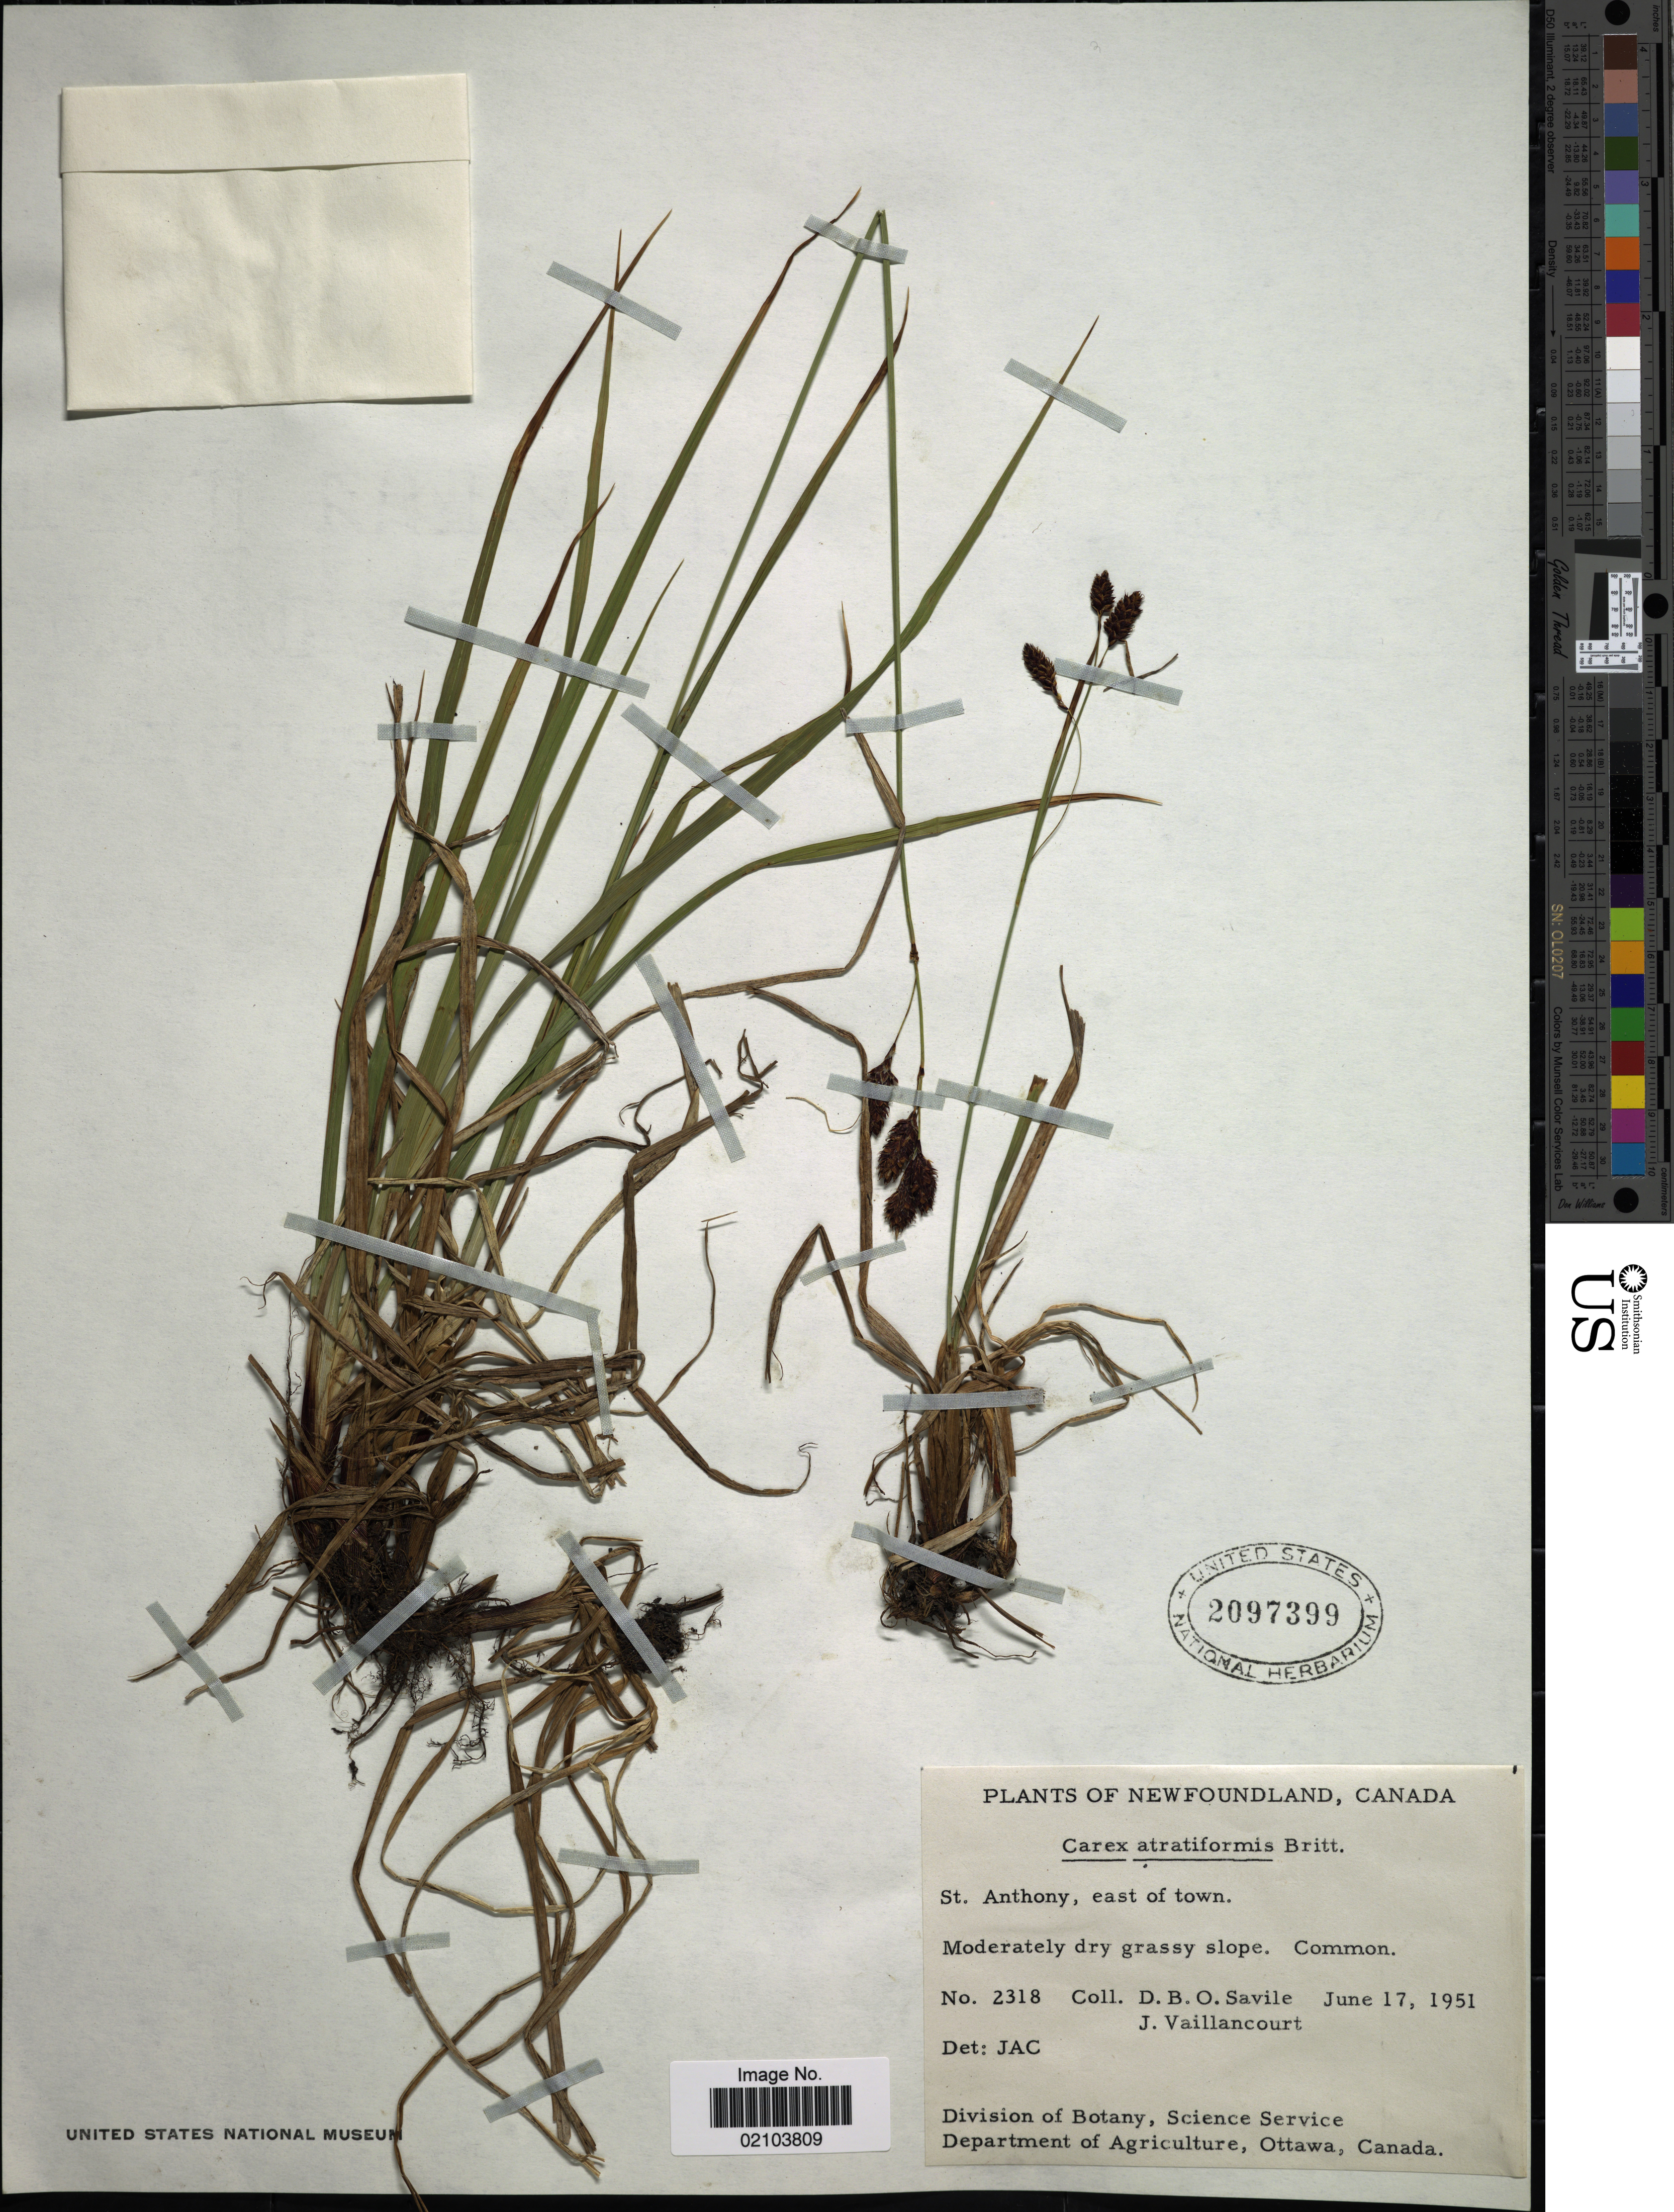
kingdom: Plantae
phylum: Tracheophyta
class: Liliopsida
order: Poales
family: Cyperaceae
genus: Carex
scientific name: Carex atratiformis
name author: Britton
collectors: D. Savile & J. Vaillancourt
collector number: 2318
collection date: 1951-06-17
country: Canada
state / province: Newfoundland and Labrador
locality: St. Anthony, east of town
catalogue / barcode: US 2097399